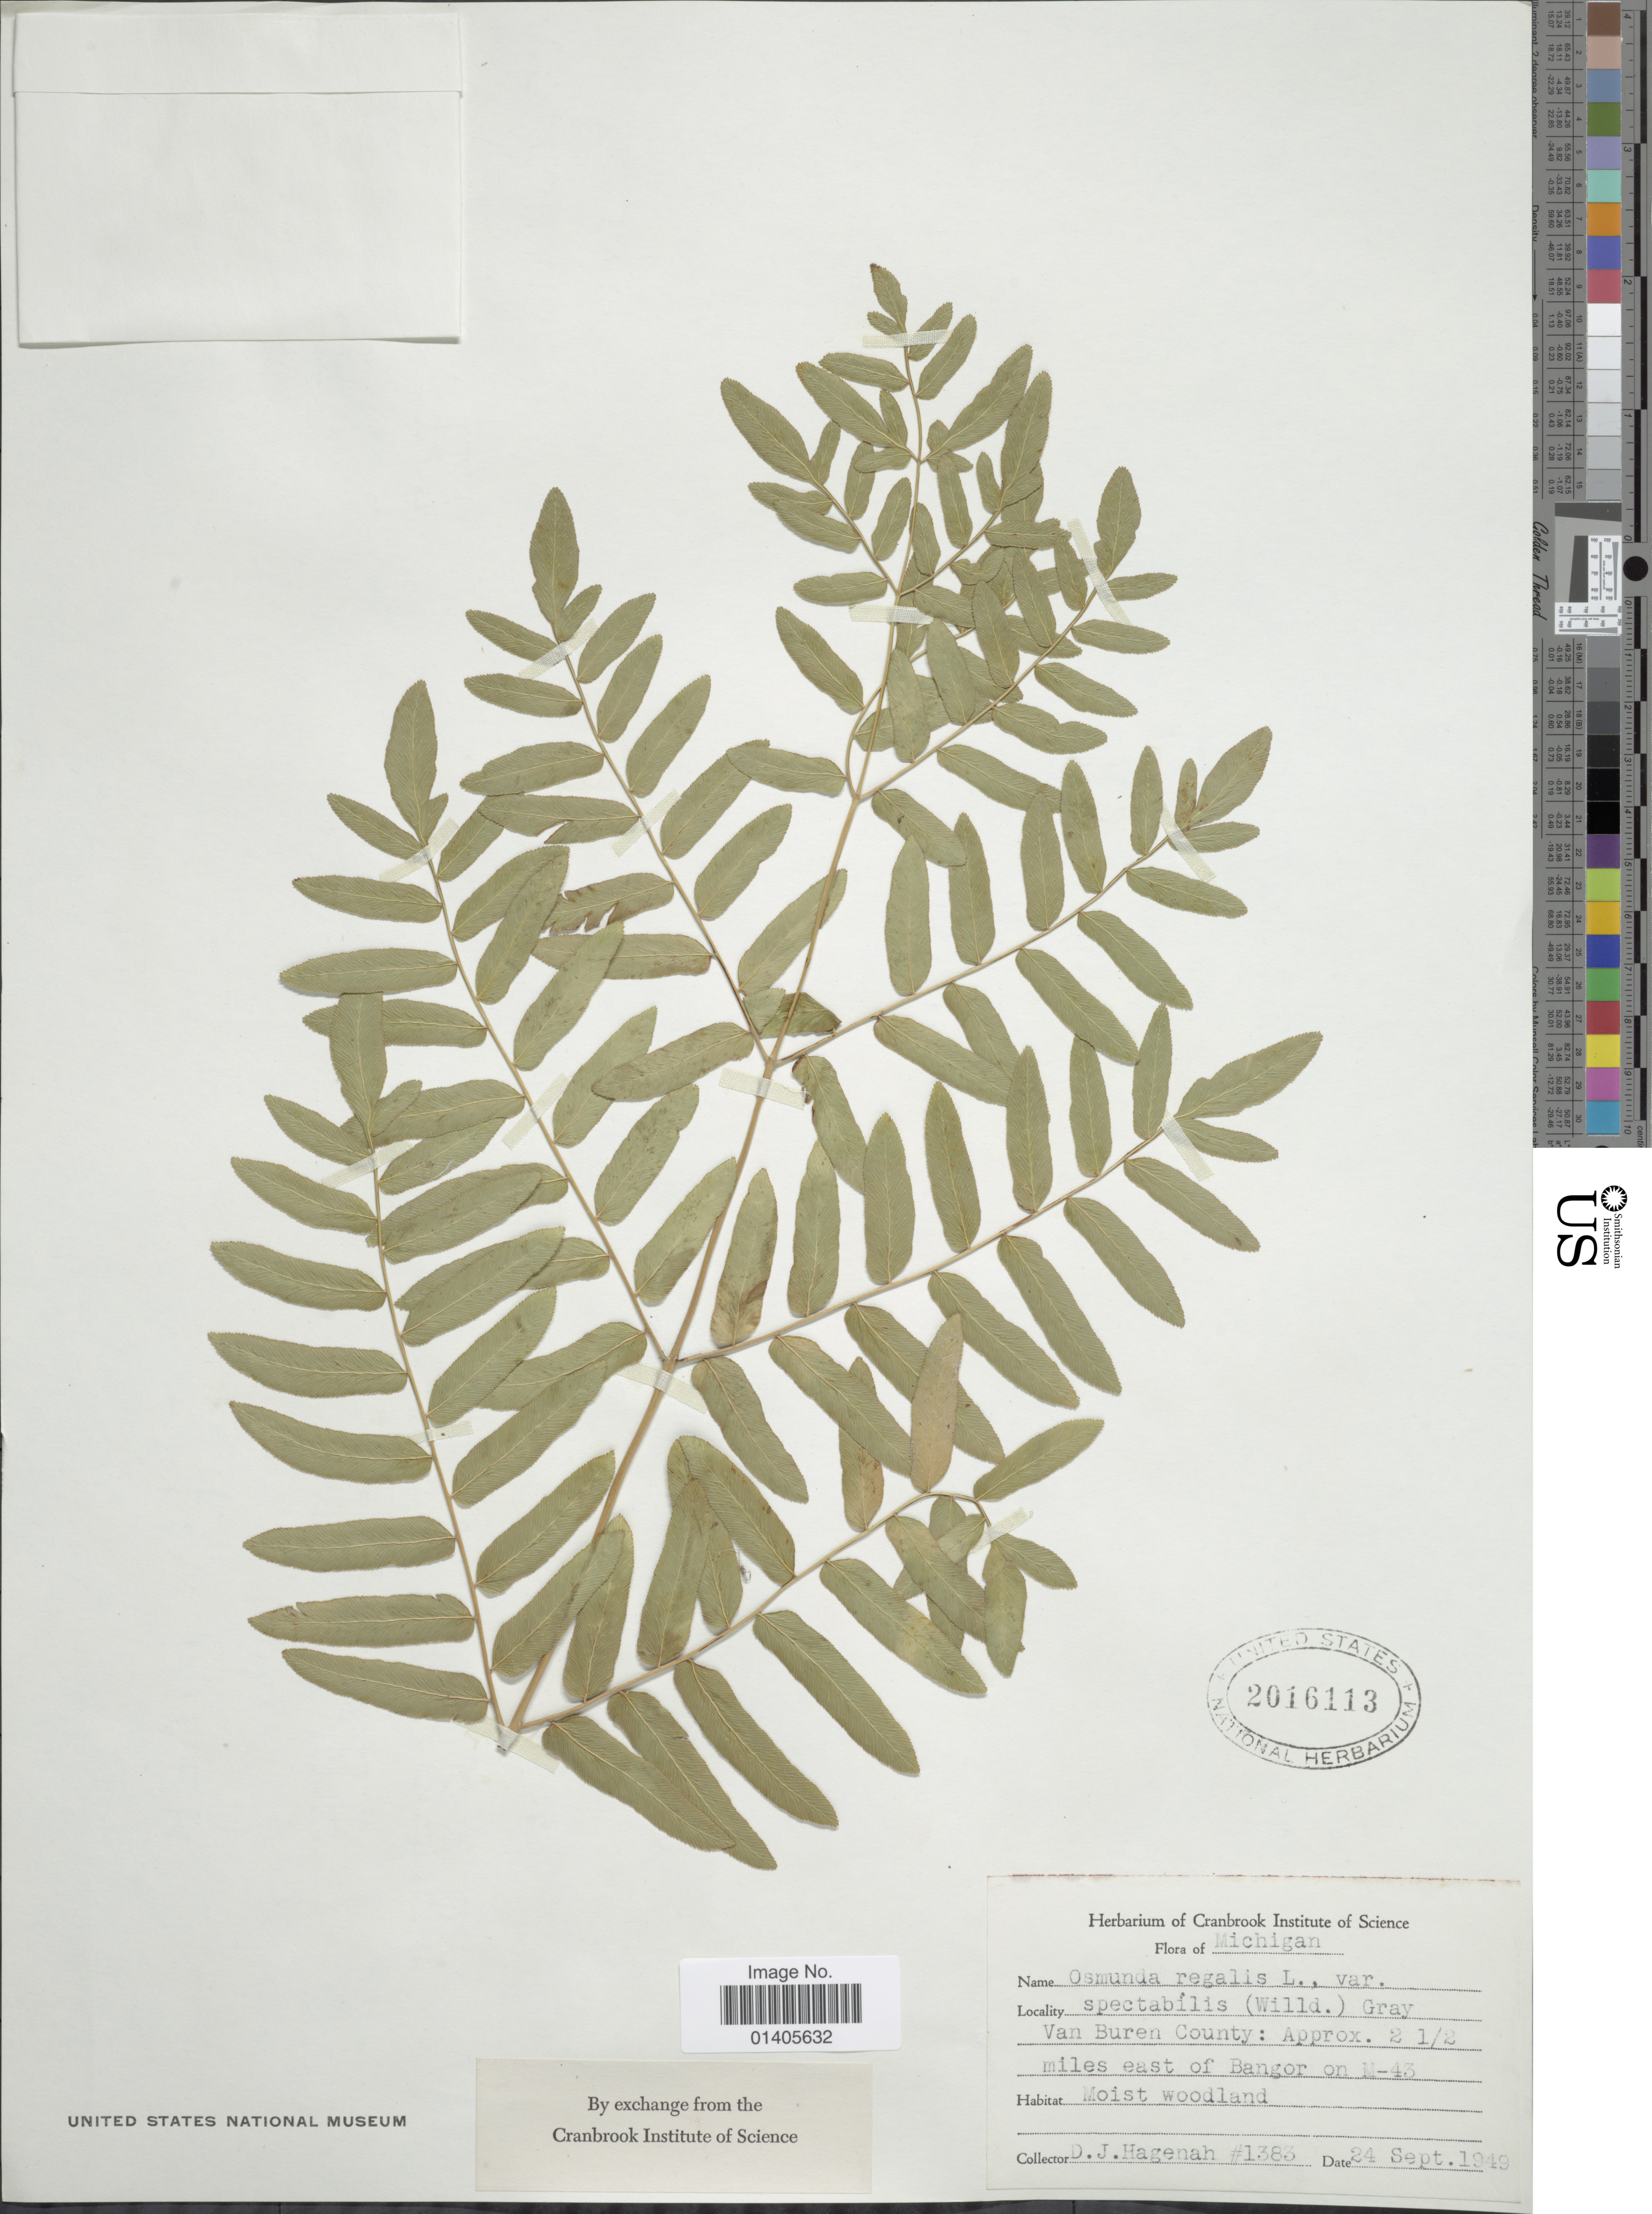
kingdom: Plantae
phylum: Tracheophyta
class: Polypodiopsida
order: Osmundales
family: Osmundaceae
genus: Osmunda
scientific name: Osmunda regalis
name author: L.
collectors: D. Hagenah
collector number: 1383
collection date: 1949-09-24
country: United States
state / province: Michigan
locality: Van Buren County: Approx. 2½ miles east of Bangor on M-43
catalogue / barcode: US 2016113